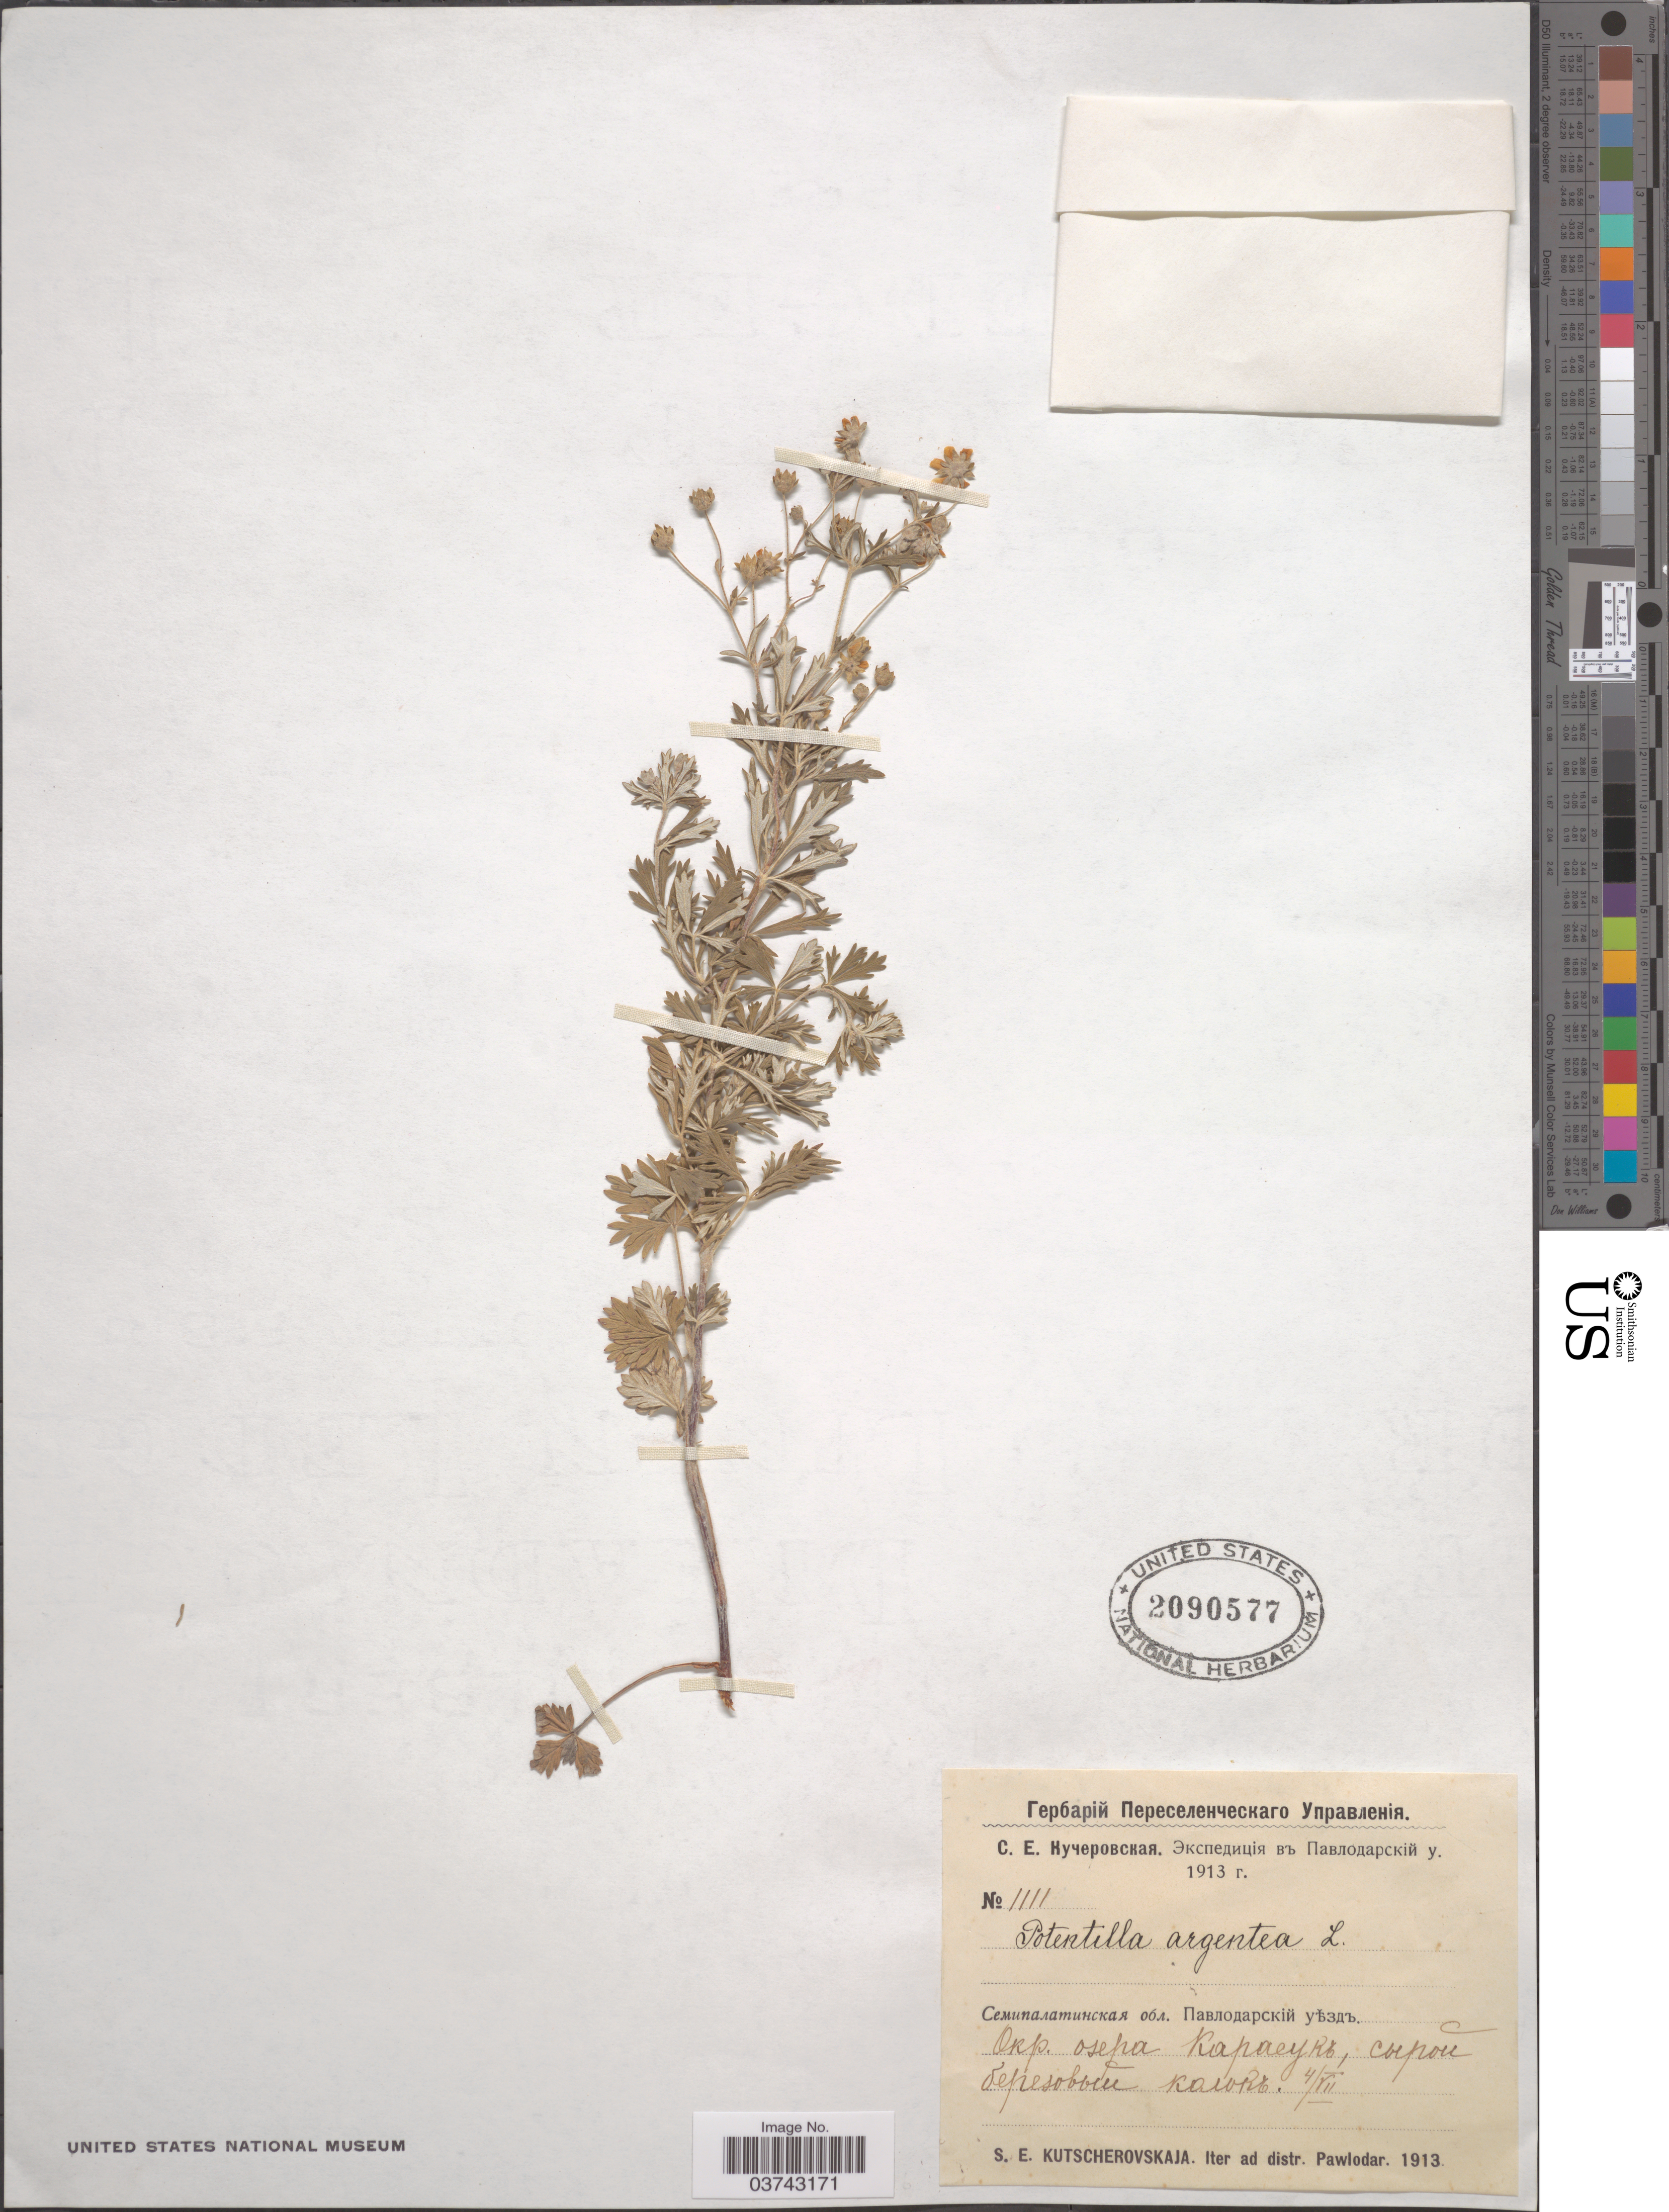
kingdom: Plantae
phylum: Tracheophyta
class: Magnoliopsida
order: Rosales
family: Rosaceae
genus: Potentilla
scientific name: Potentilla argentea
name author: L.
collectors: S. Kutscherovskaja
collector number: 1111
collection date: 1913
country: Kazakhstan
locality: X. Iter ad distr. Pawlodar.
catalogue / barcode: US 2090577